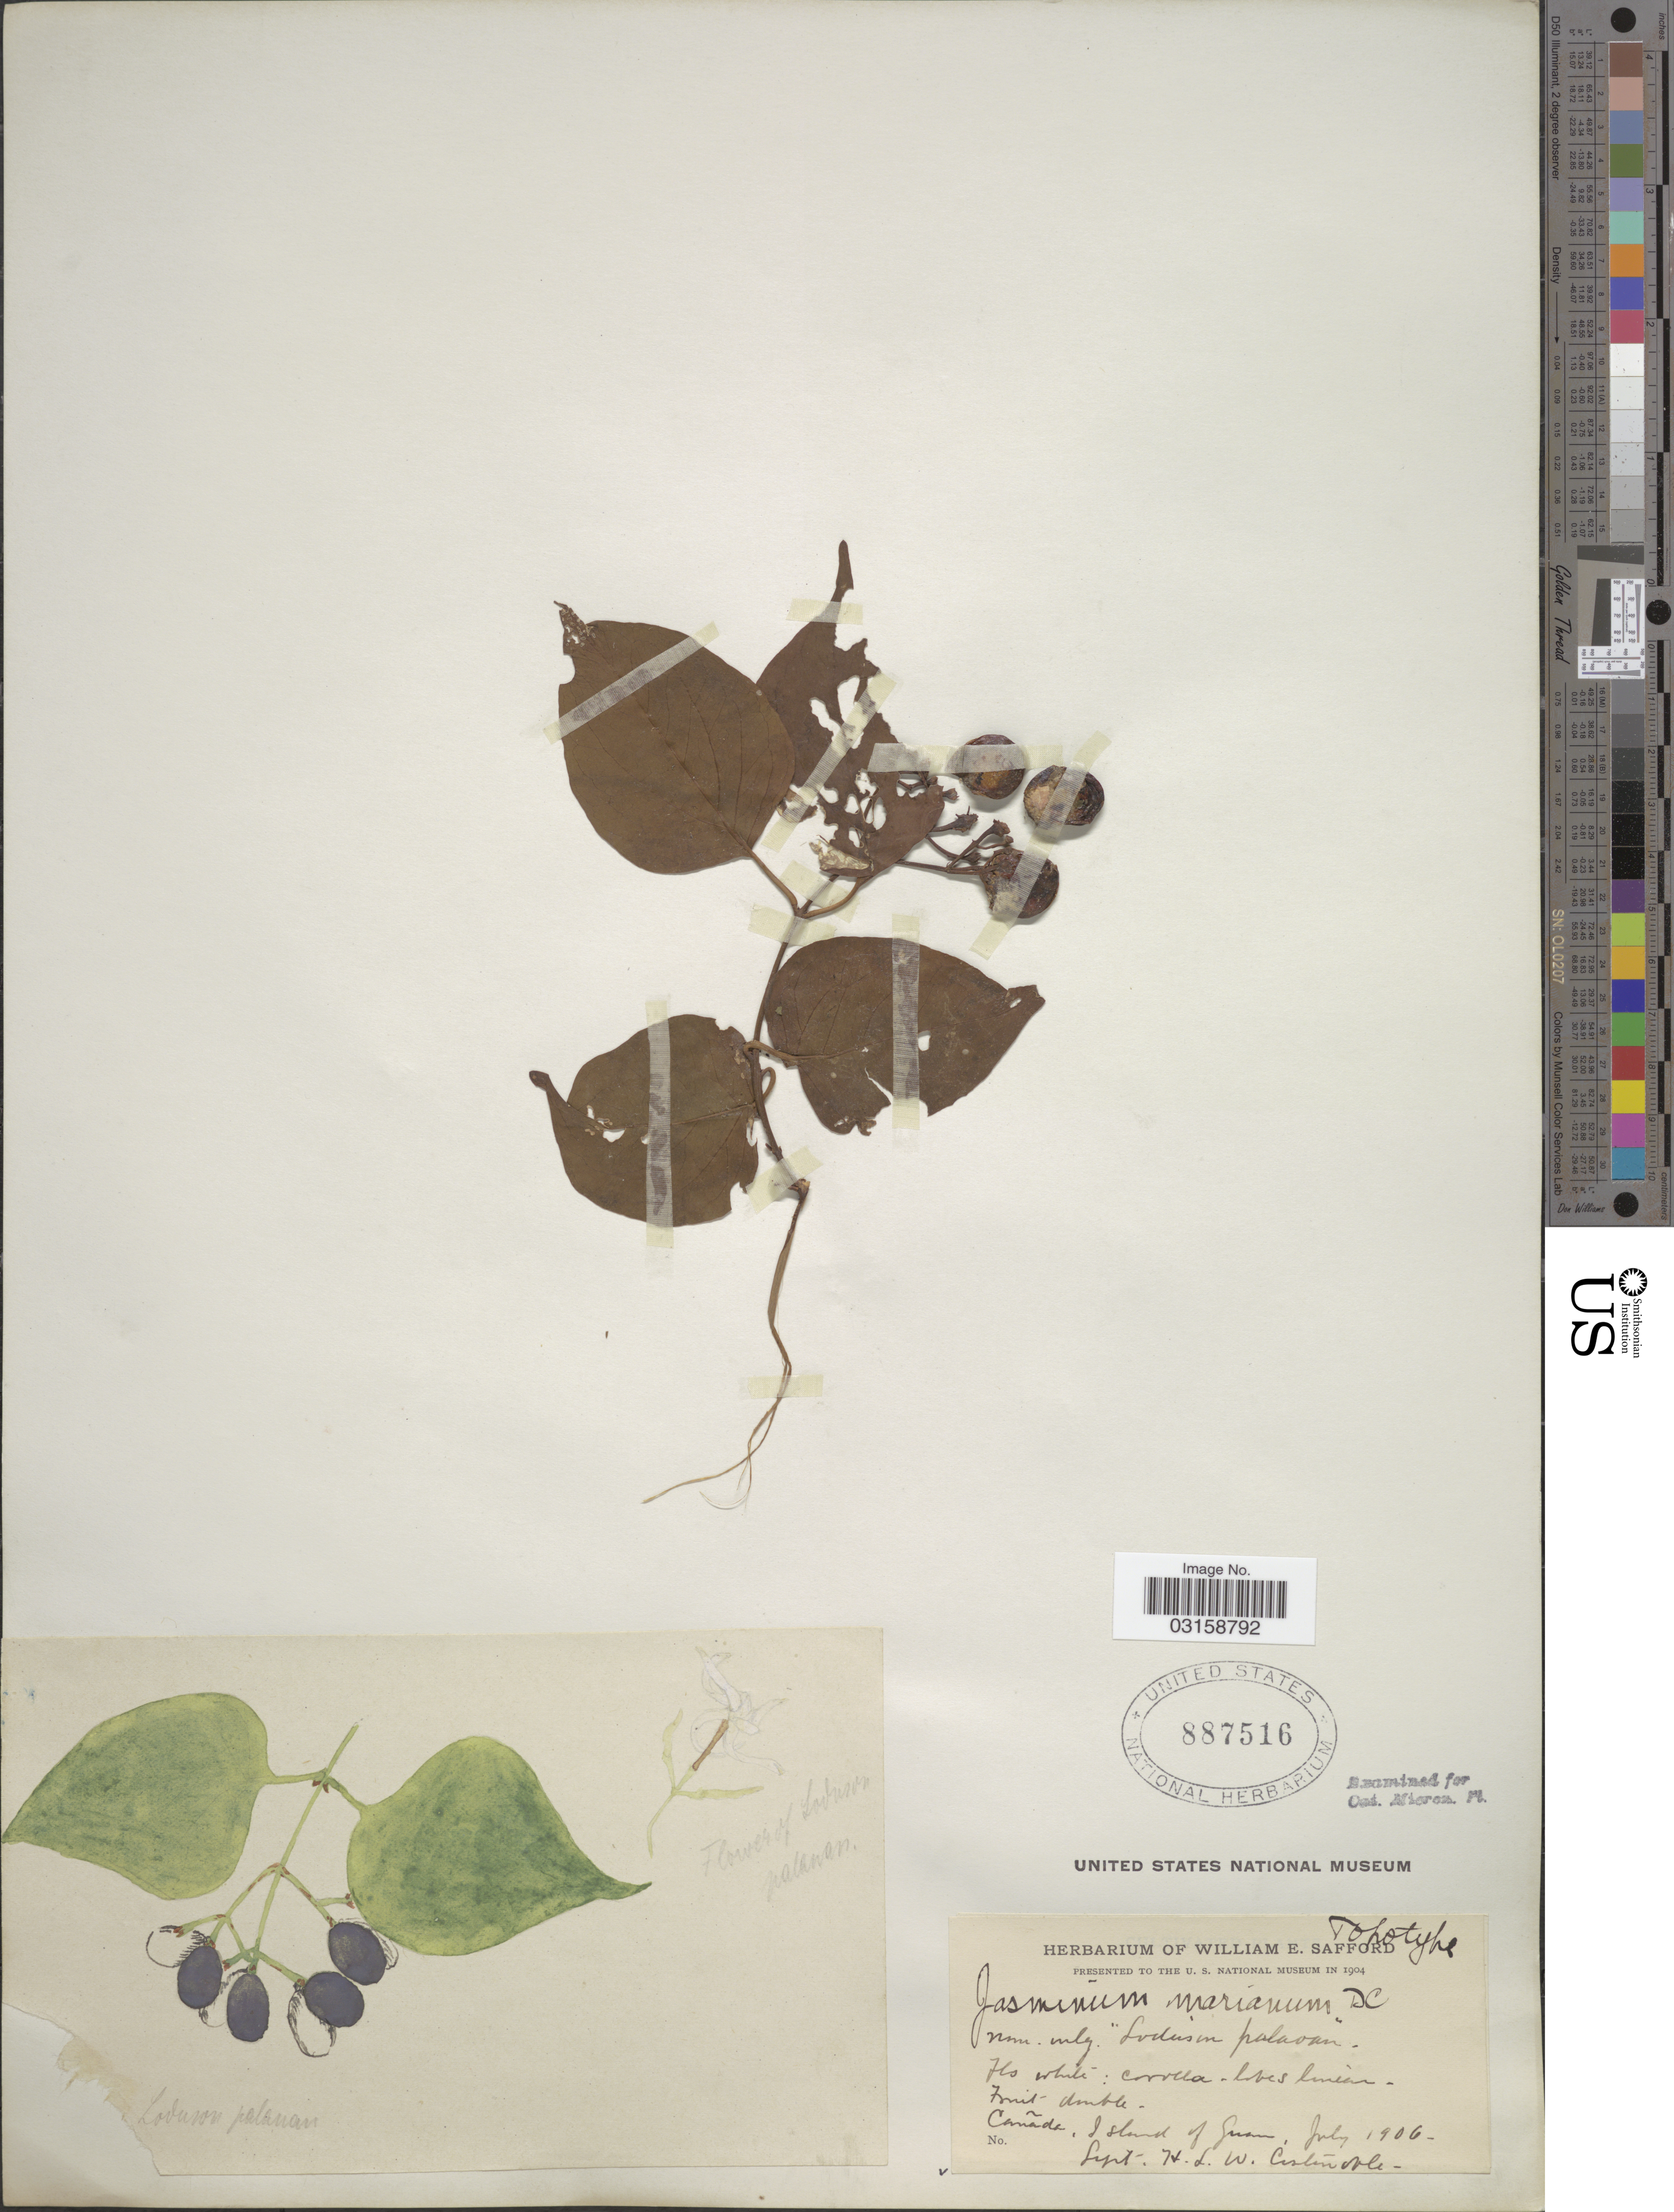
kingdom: Plantae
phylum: Tracheophyta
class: Magnoliopsida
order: Lamiales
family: Oleaceae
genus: Jasminum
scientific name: Jasminum marianum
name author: DC.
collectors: H. Costenoble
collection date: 1906-07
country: Guam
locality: Cañada. Island of Guam.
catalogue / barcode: US 887516